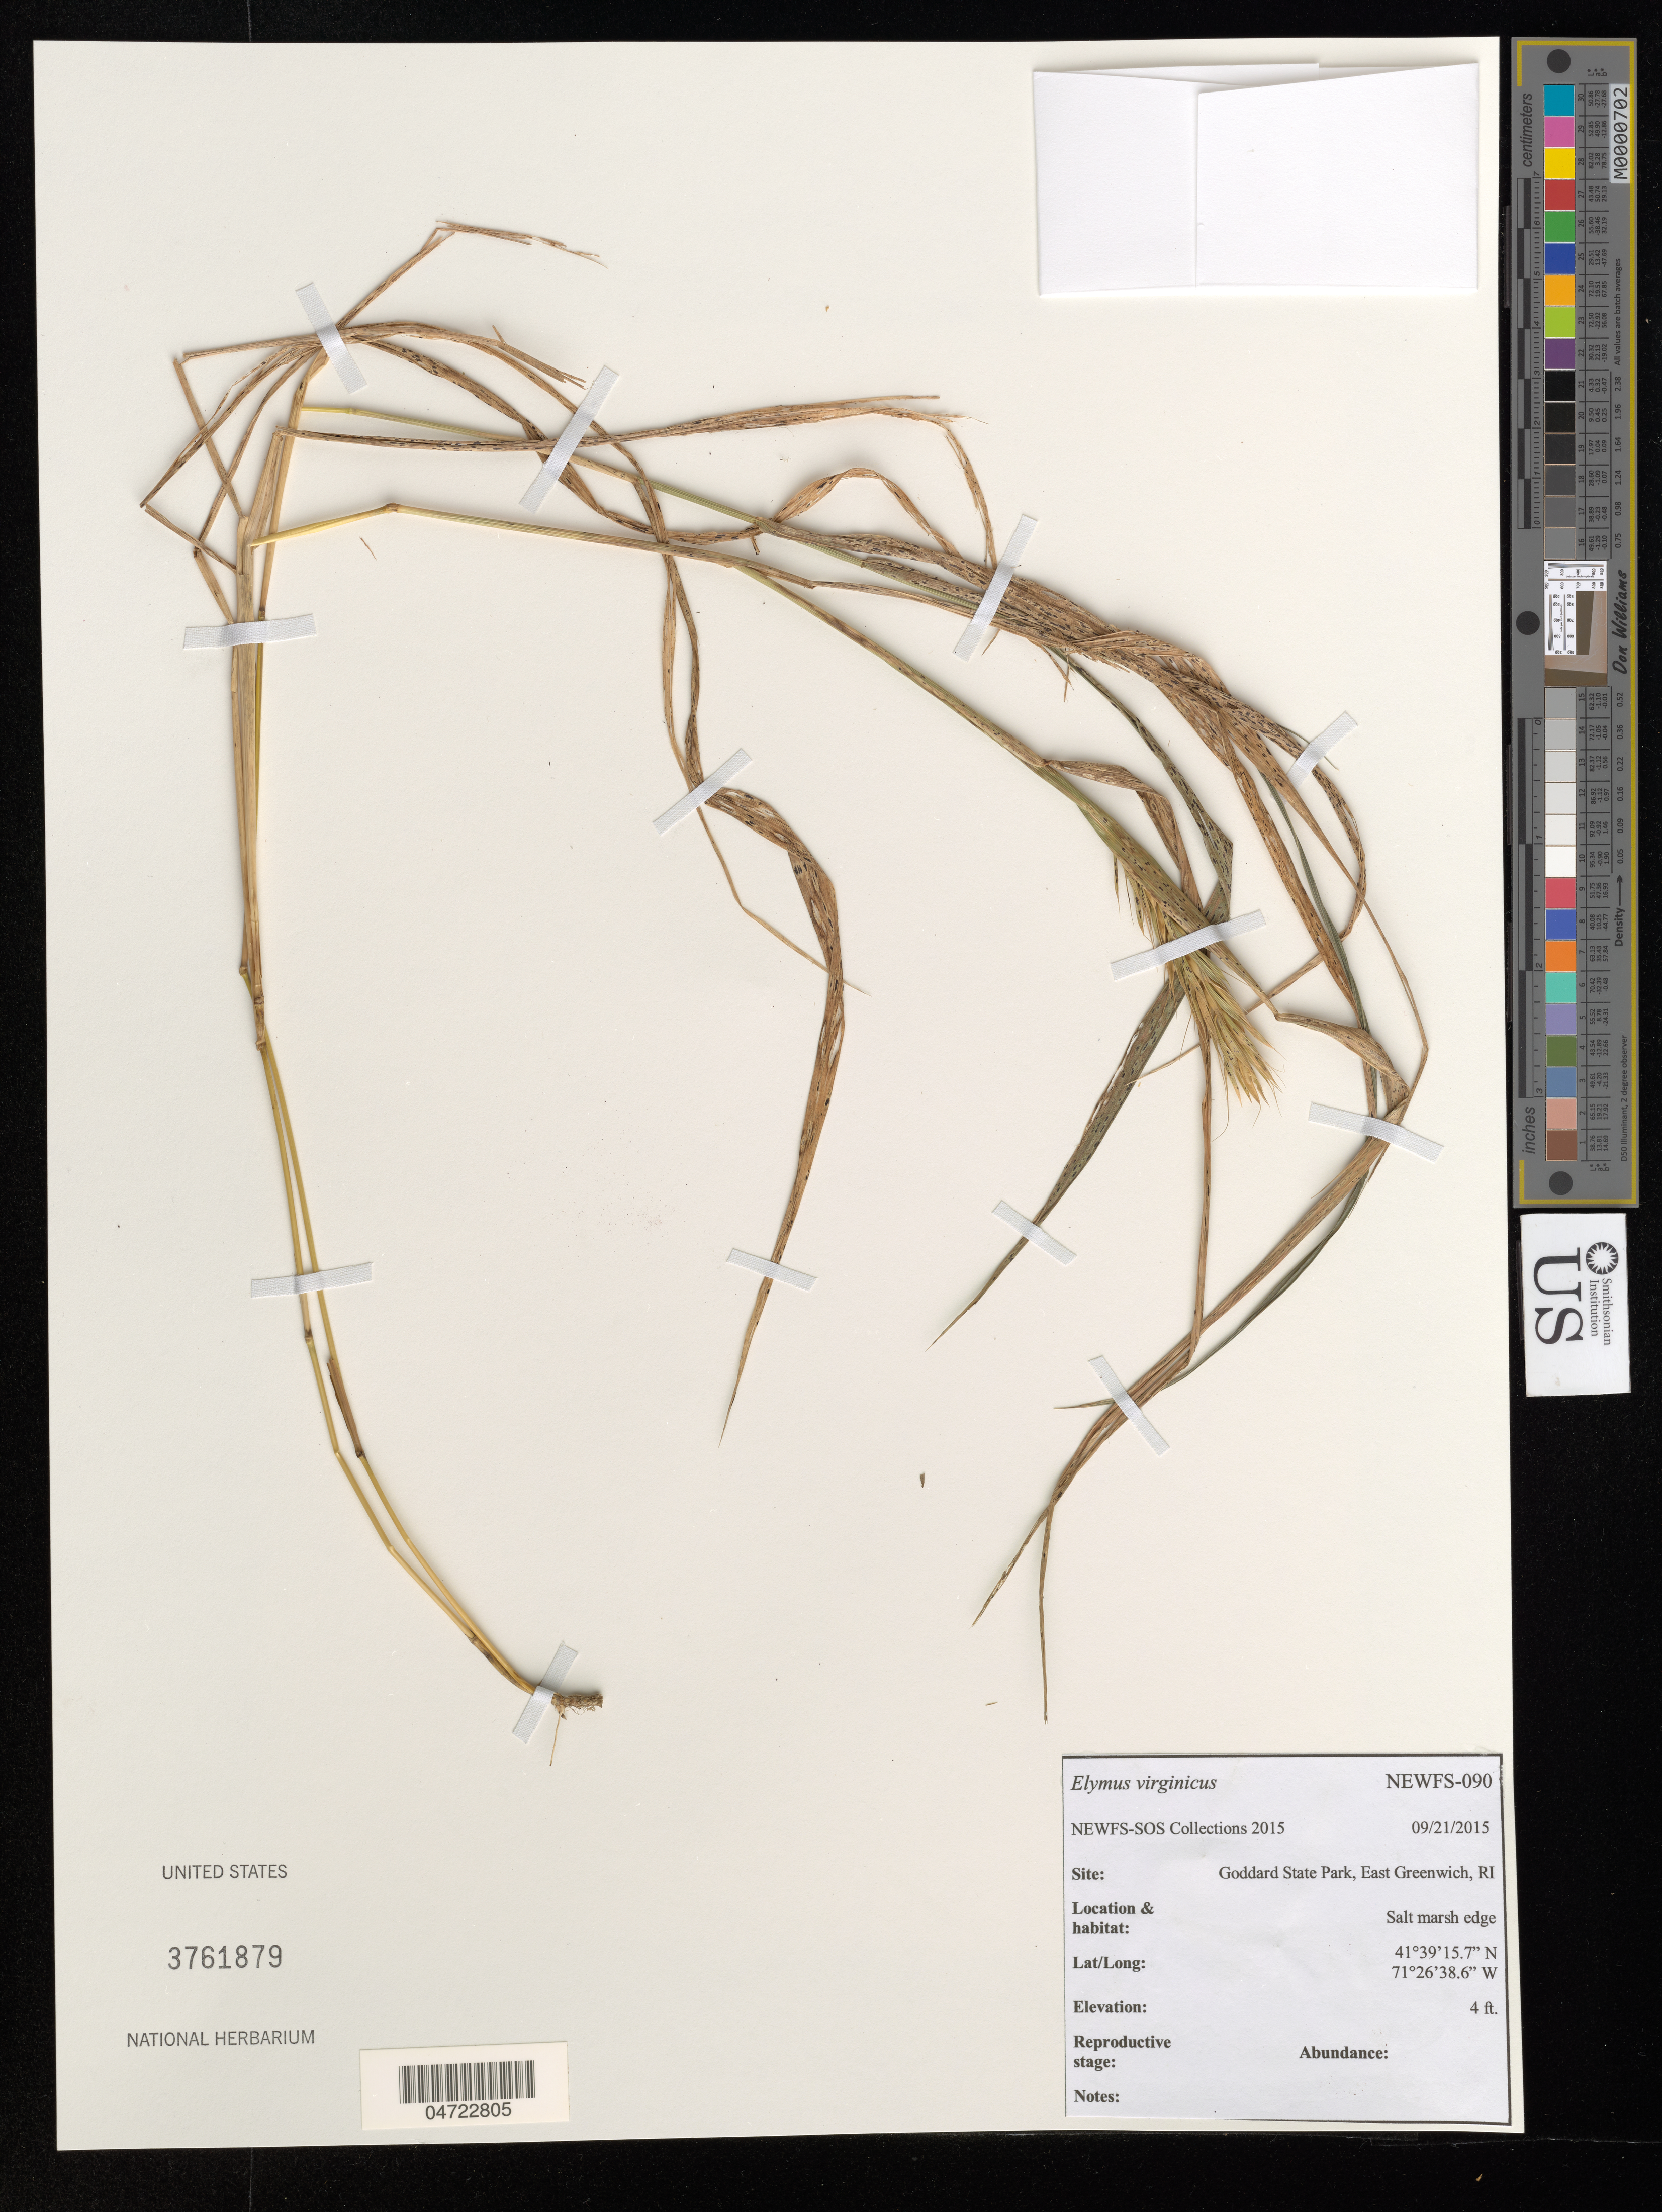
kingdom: Plantae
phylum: Tracheophyta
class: Liliopsida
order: Poales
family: Poaceae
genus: Elymus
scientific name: Elymus virginicus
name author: L.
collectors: NEWFS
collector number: NEWFS-090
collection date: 2015-09-21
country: United States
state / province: Rhode Island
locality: Site: Goddard State Park, East Greenwich, RI. Salt marsh edge.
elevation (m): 1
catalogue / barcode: US 3761879